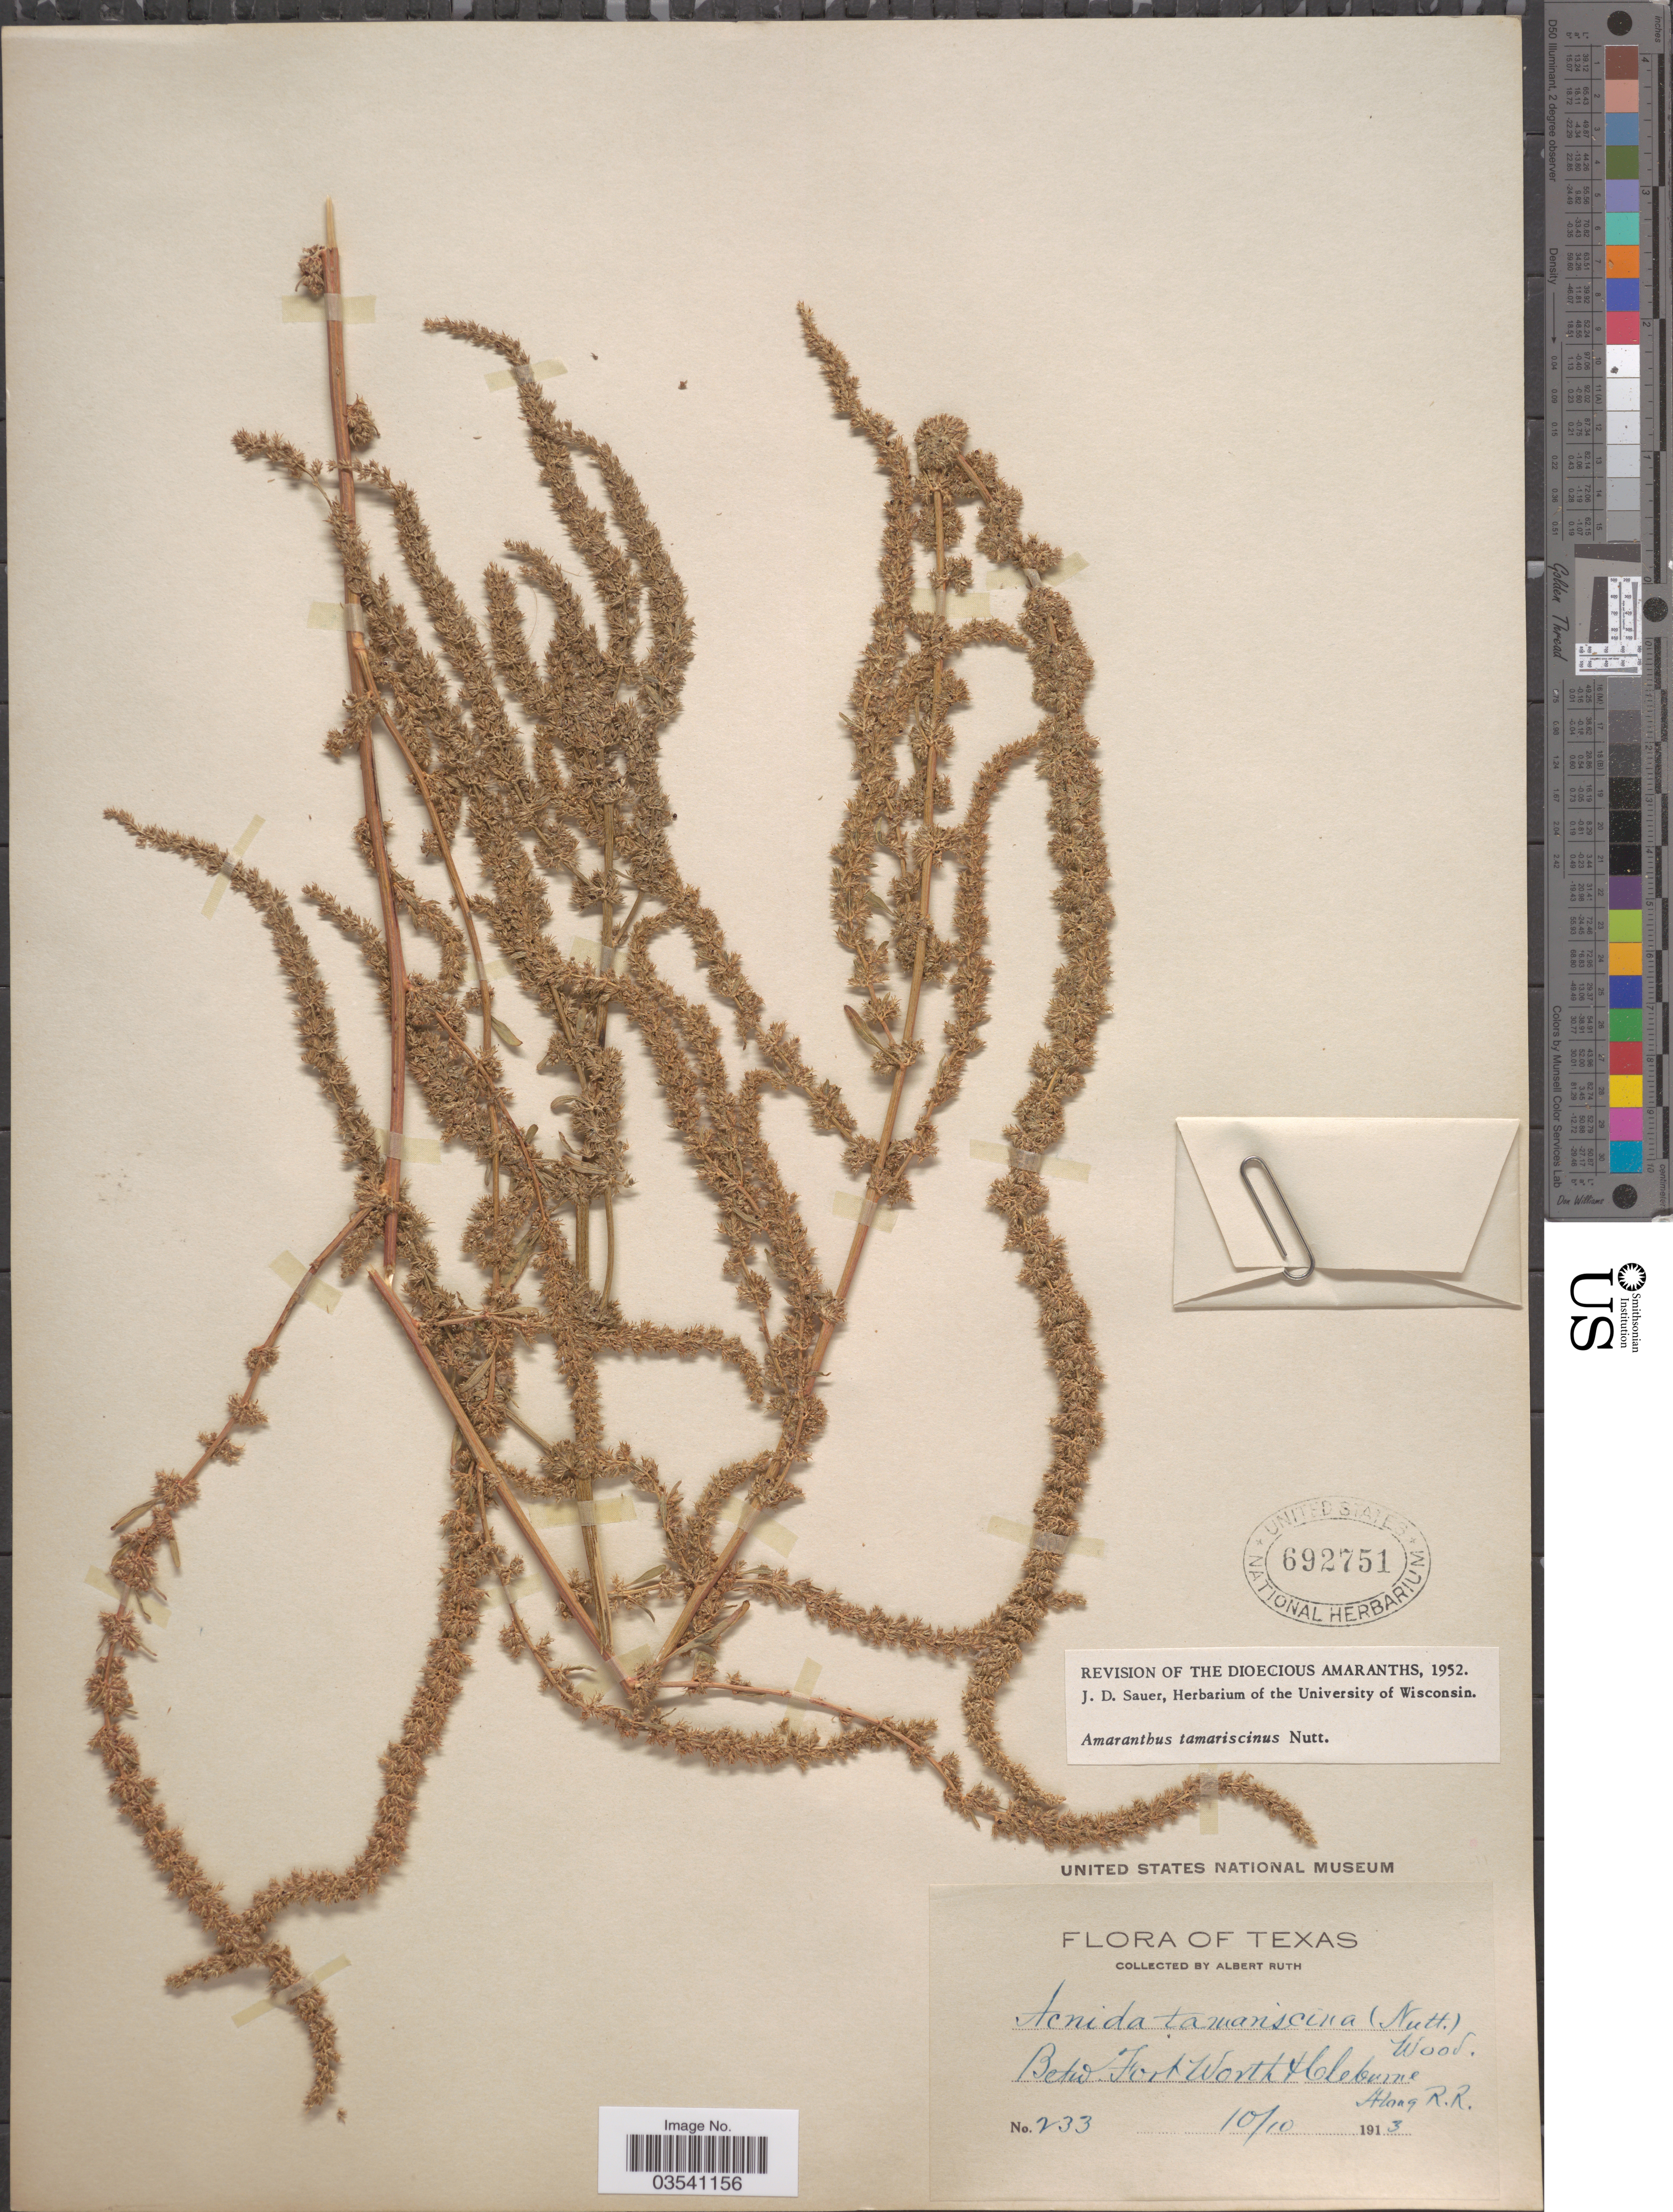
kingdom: Plantae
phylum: Tracheophyta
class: Magnoliopsida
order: Caryophyllales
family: Amaranthaceae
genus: Amaranthus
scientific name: Amaranthus tamariscinus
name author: Nutt.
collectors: A. Ruth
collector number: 233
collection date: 1913-10-10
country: United States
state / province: Texas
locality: Betw. Forth Worth and Cleburne Along R.R.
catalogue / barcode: US 692751